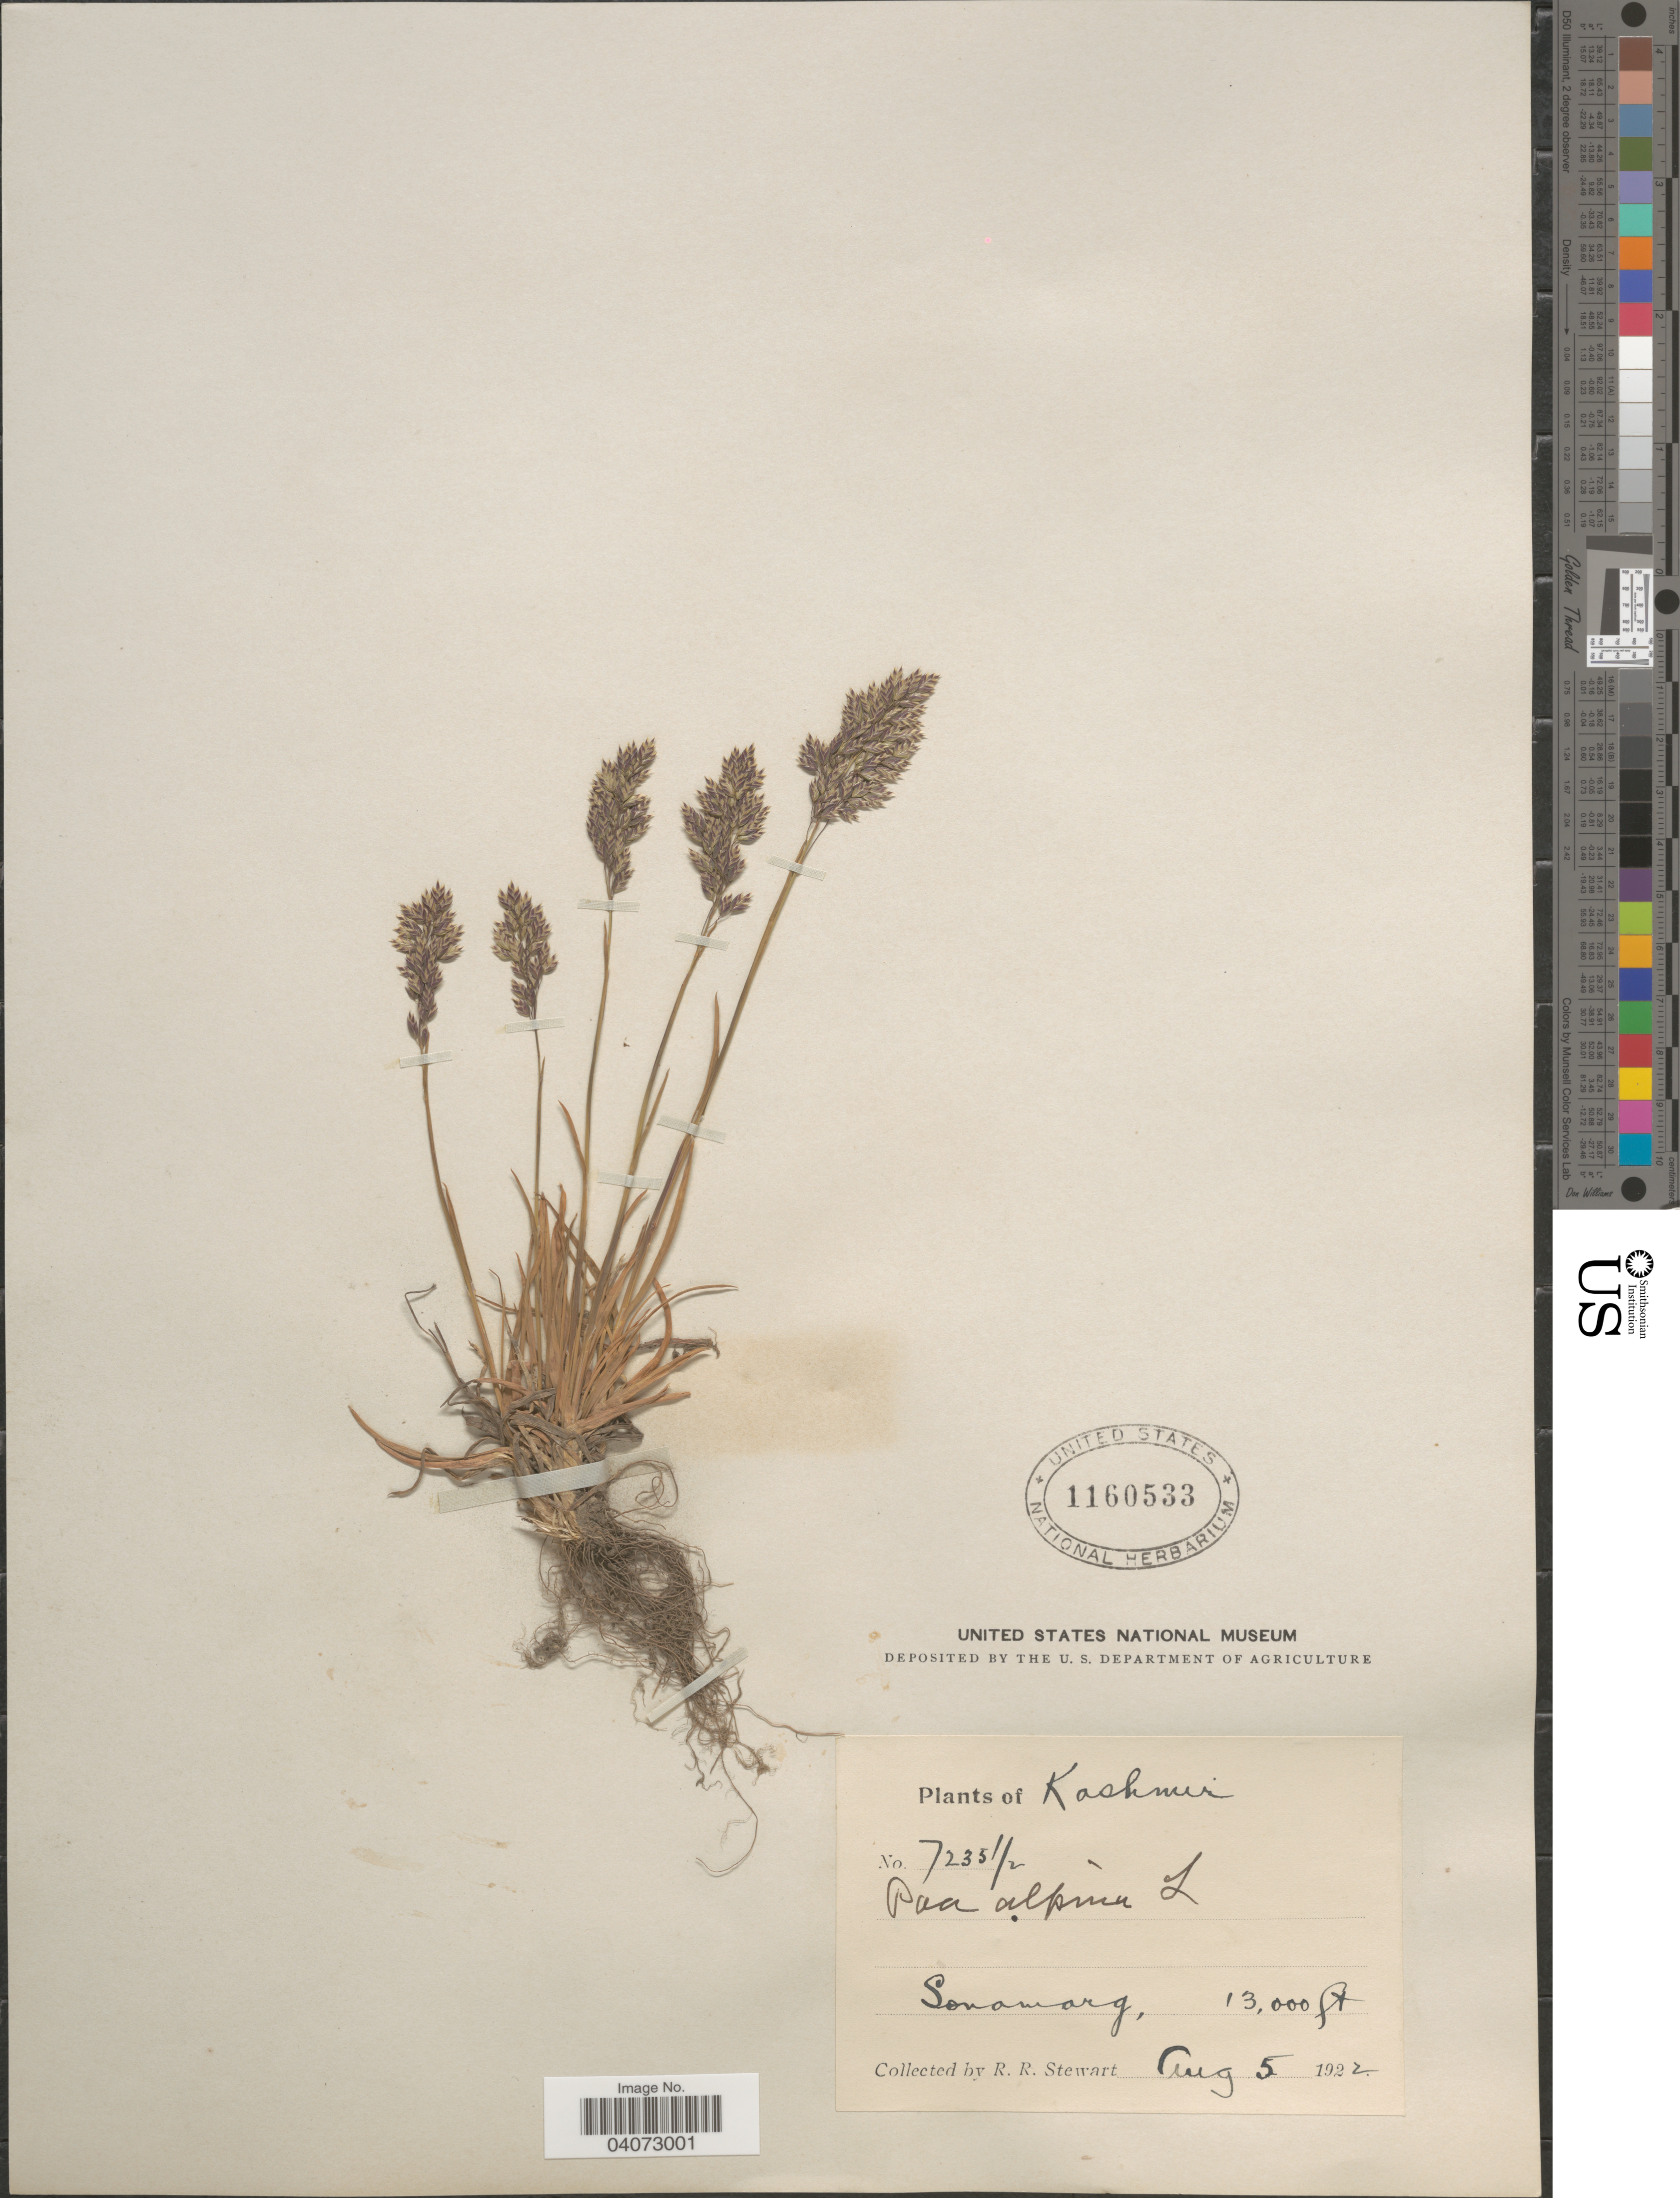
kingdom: Plantae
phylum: Tracheophyta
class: Liliopsida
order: Poales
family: Poaceae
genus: Poa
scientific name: Poa alpina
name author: L.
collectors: R. Stewart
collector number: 72351/2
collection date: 1922-08-05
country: India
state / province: Jammu and Kashmir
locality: Kashmir. Sonamarg.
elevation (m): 3962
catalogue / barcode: US 1160533